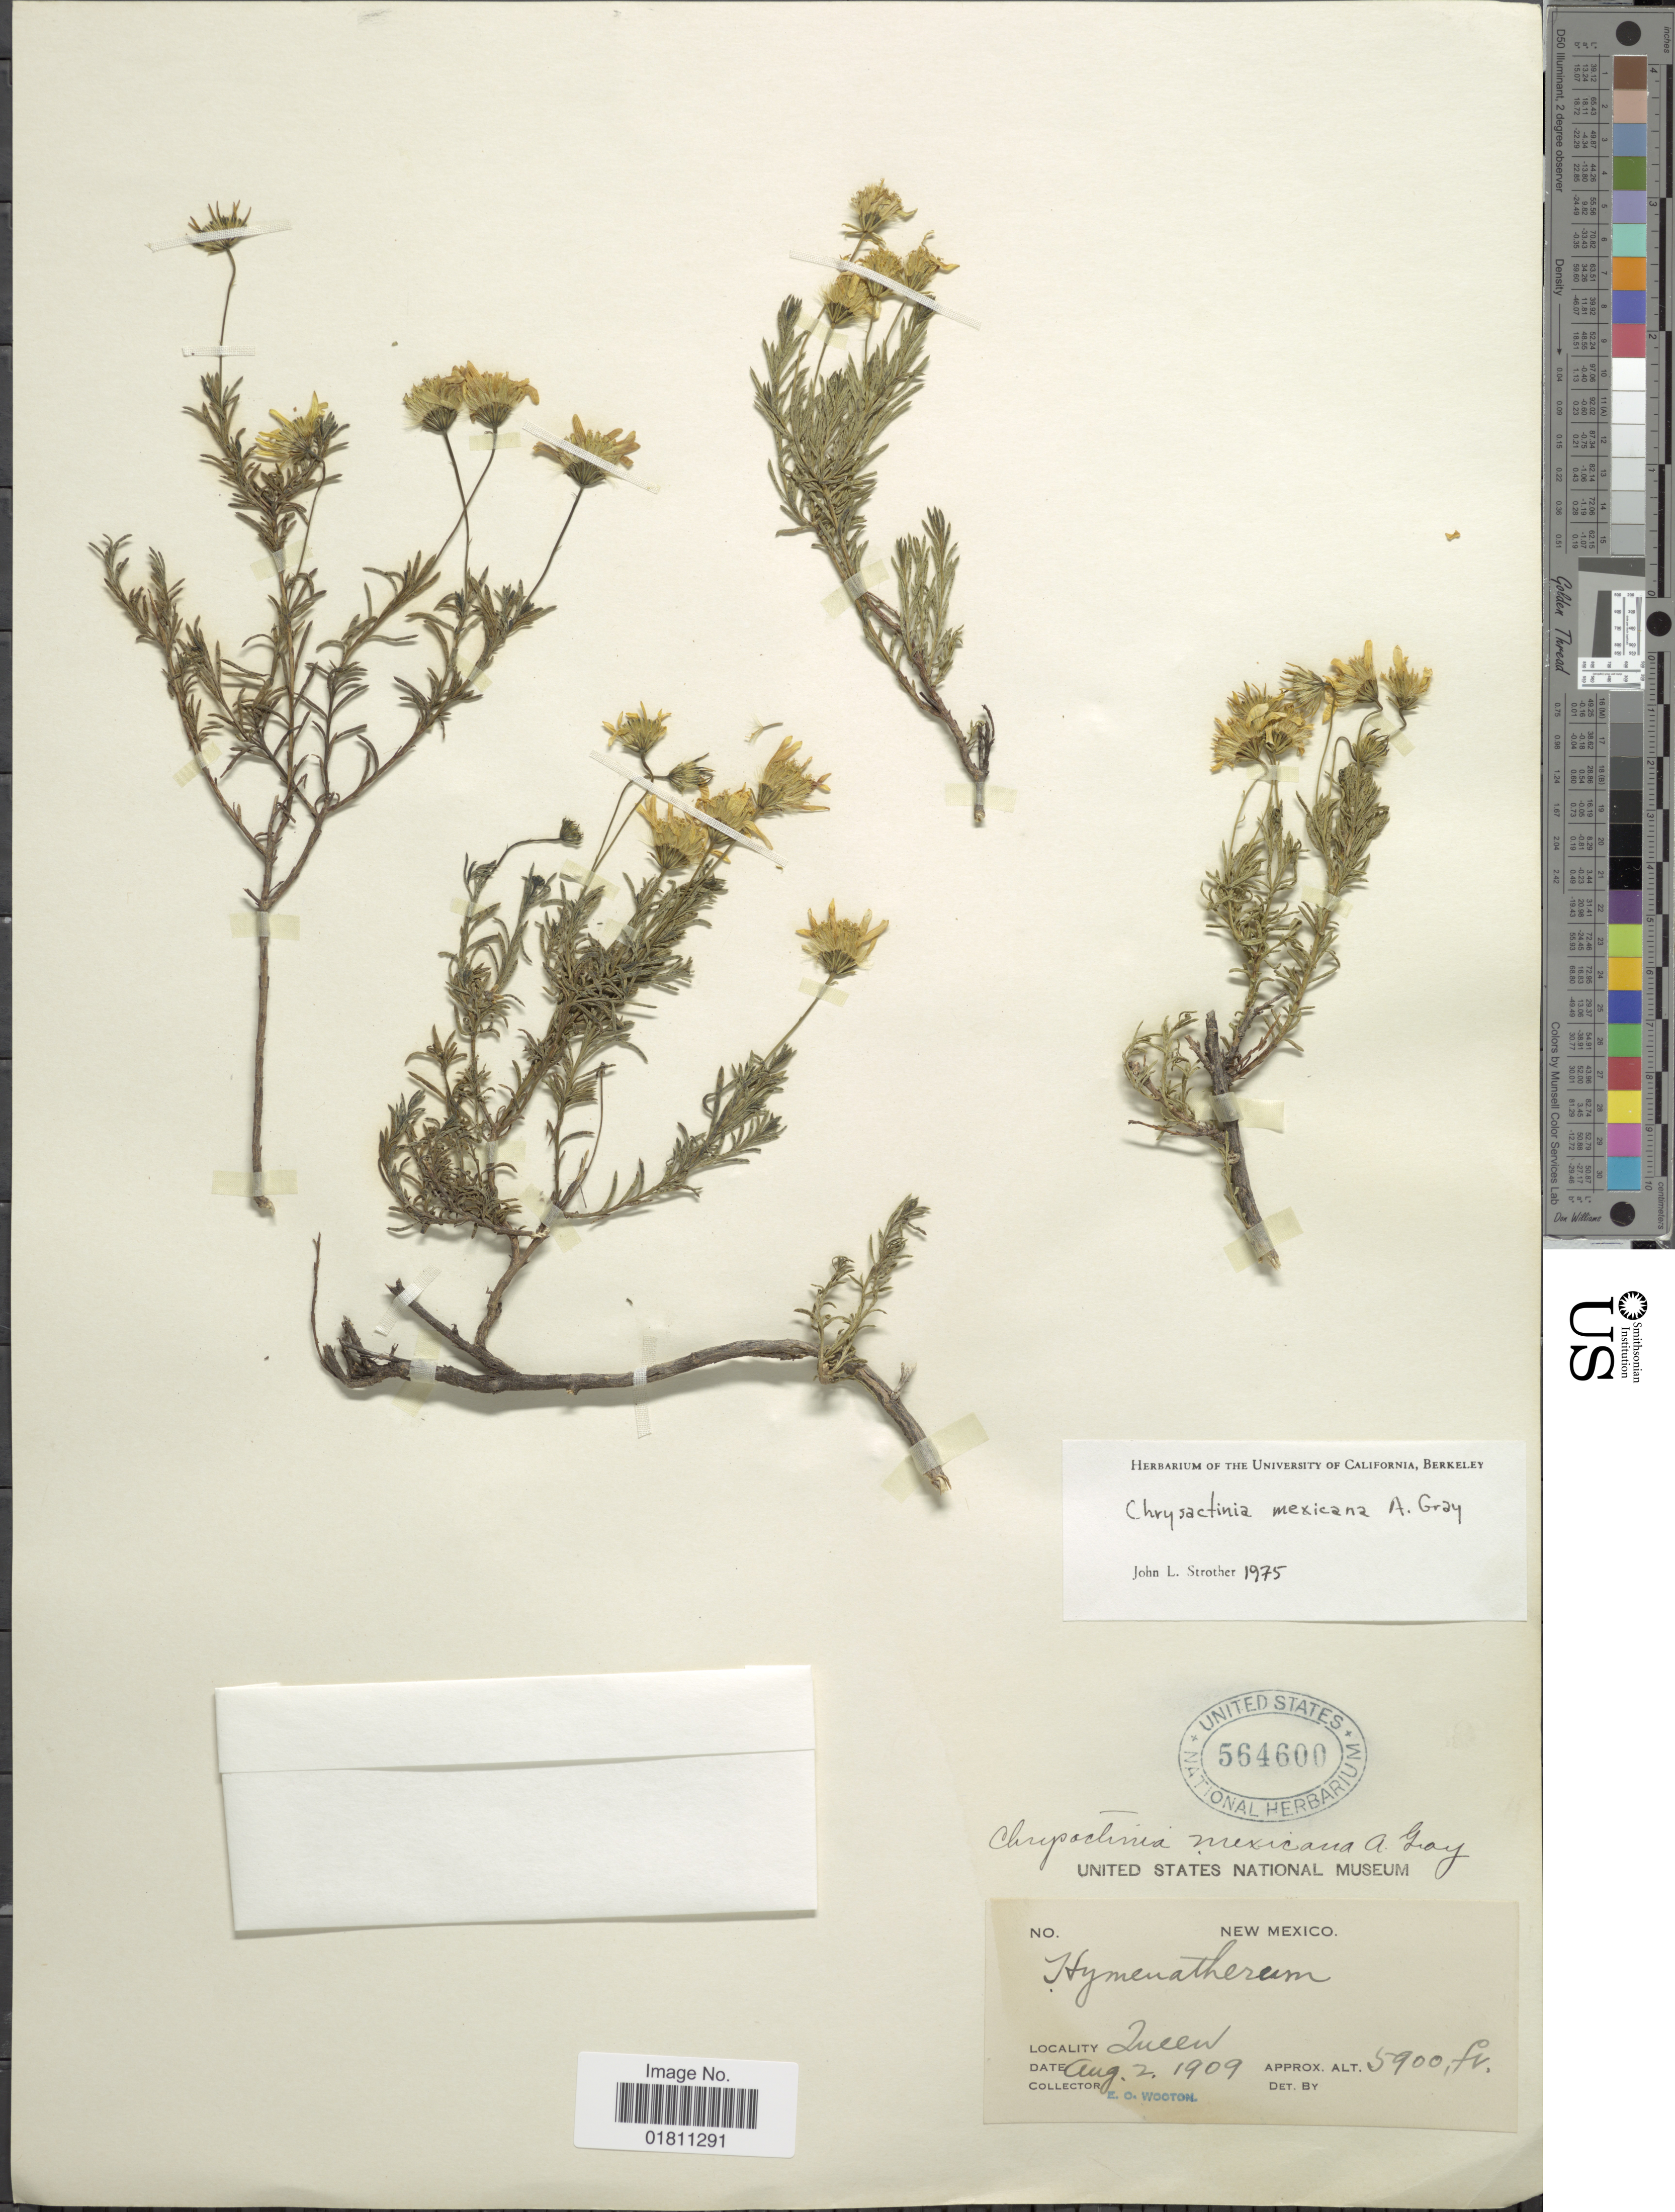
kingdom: Plantae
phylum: Tracheophyta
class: Magnoliopsida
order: Asterales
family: Asteraceae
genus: Chrysactinia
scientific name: Chrysactinia mexicana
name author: A. Gray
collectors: E. O. Wooton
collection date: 1909-08-02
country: United States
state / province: New Mexico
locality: Queen.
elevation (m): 1798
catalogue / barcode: US 564600